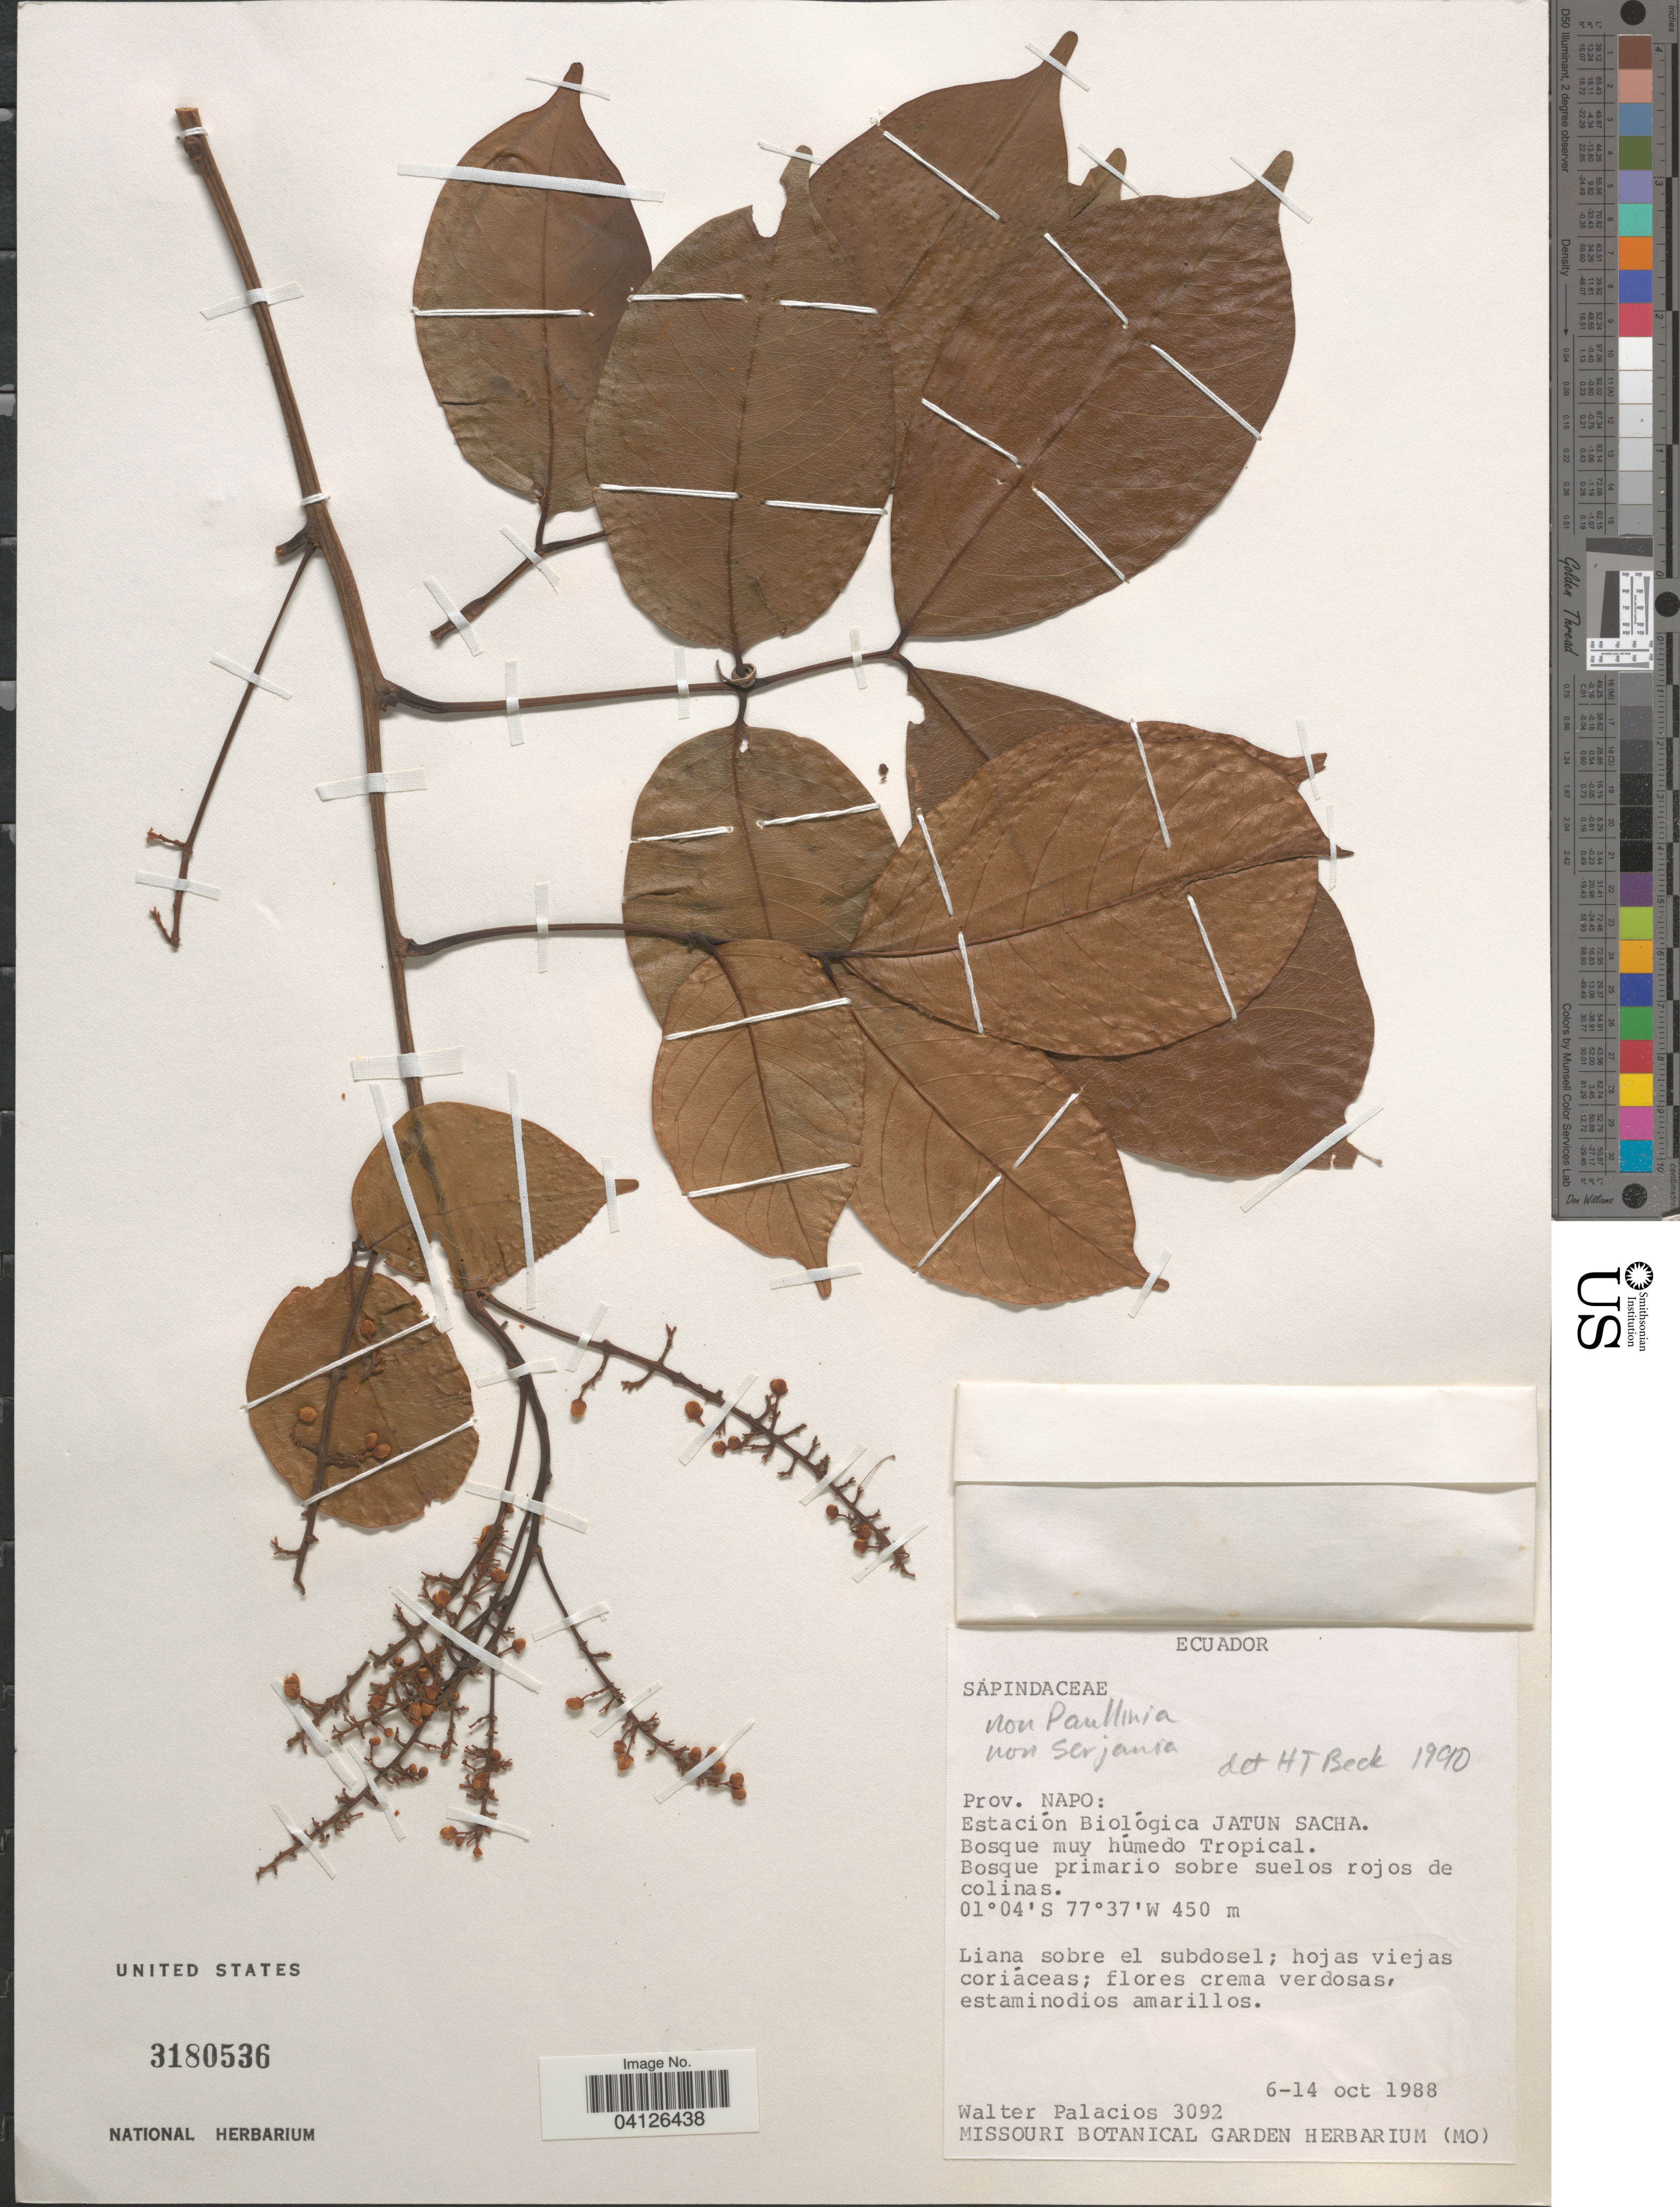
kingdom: Plantae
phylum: Tracheophyta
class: Magnoliopsida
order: Sapindales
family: Sapindaceae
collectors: W. Palacios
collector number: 3092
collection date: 1988-10-06/1988-10-14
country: Ecuador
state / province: Napo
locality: Estación Biológica JATUN SACHA. Bosque muy húmedo Tropical.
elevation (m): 450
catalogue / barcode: US 3180536